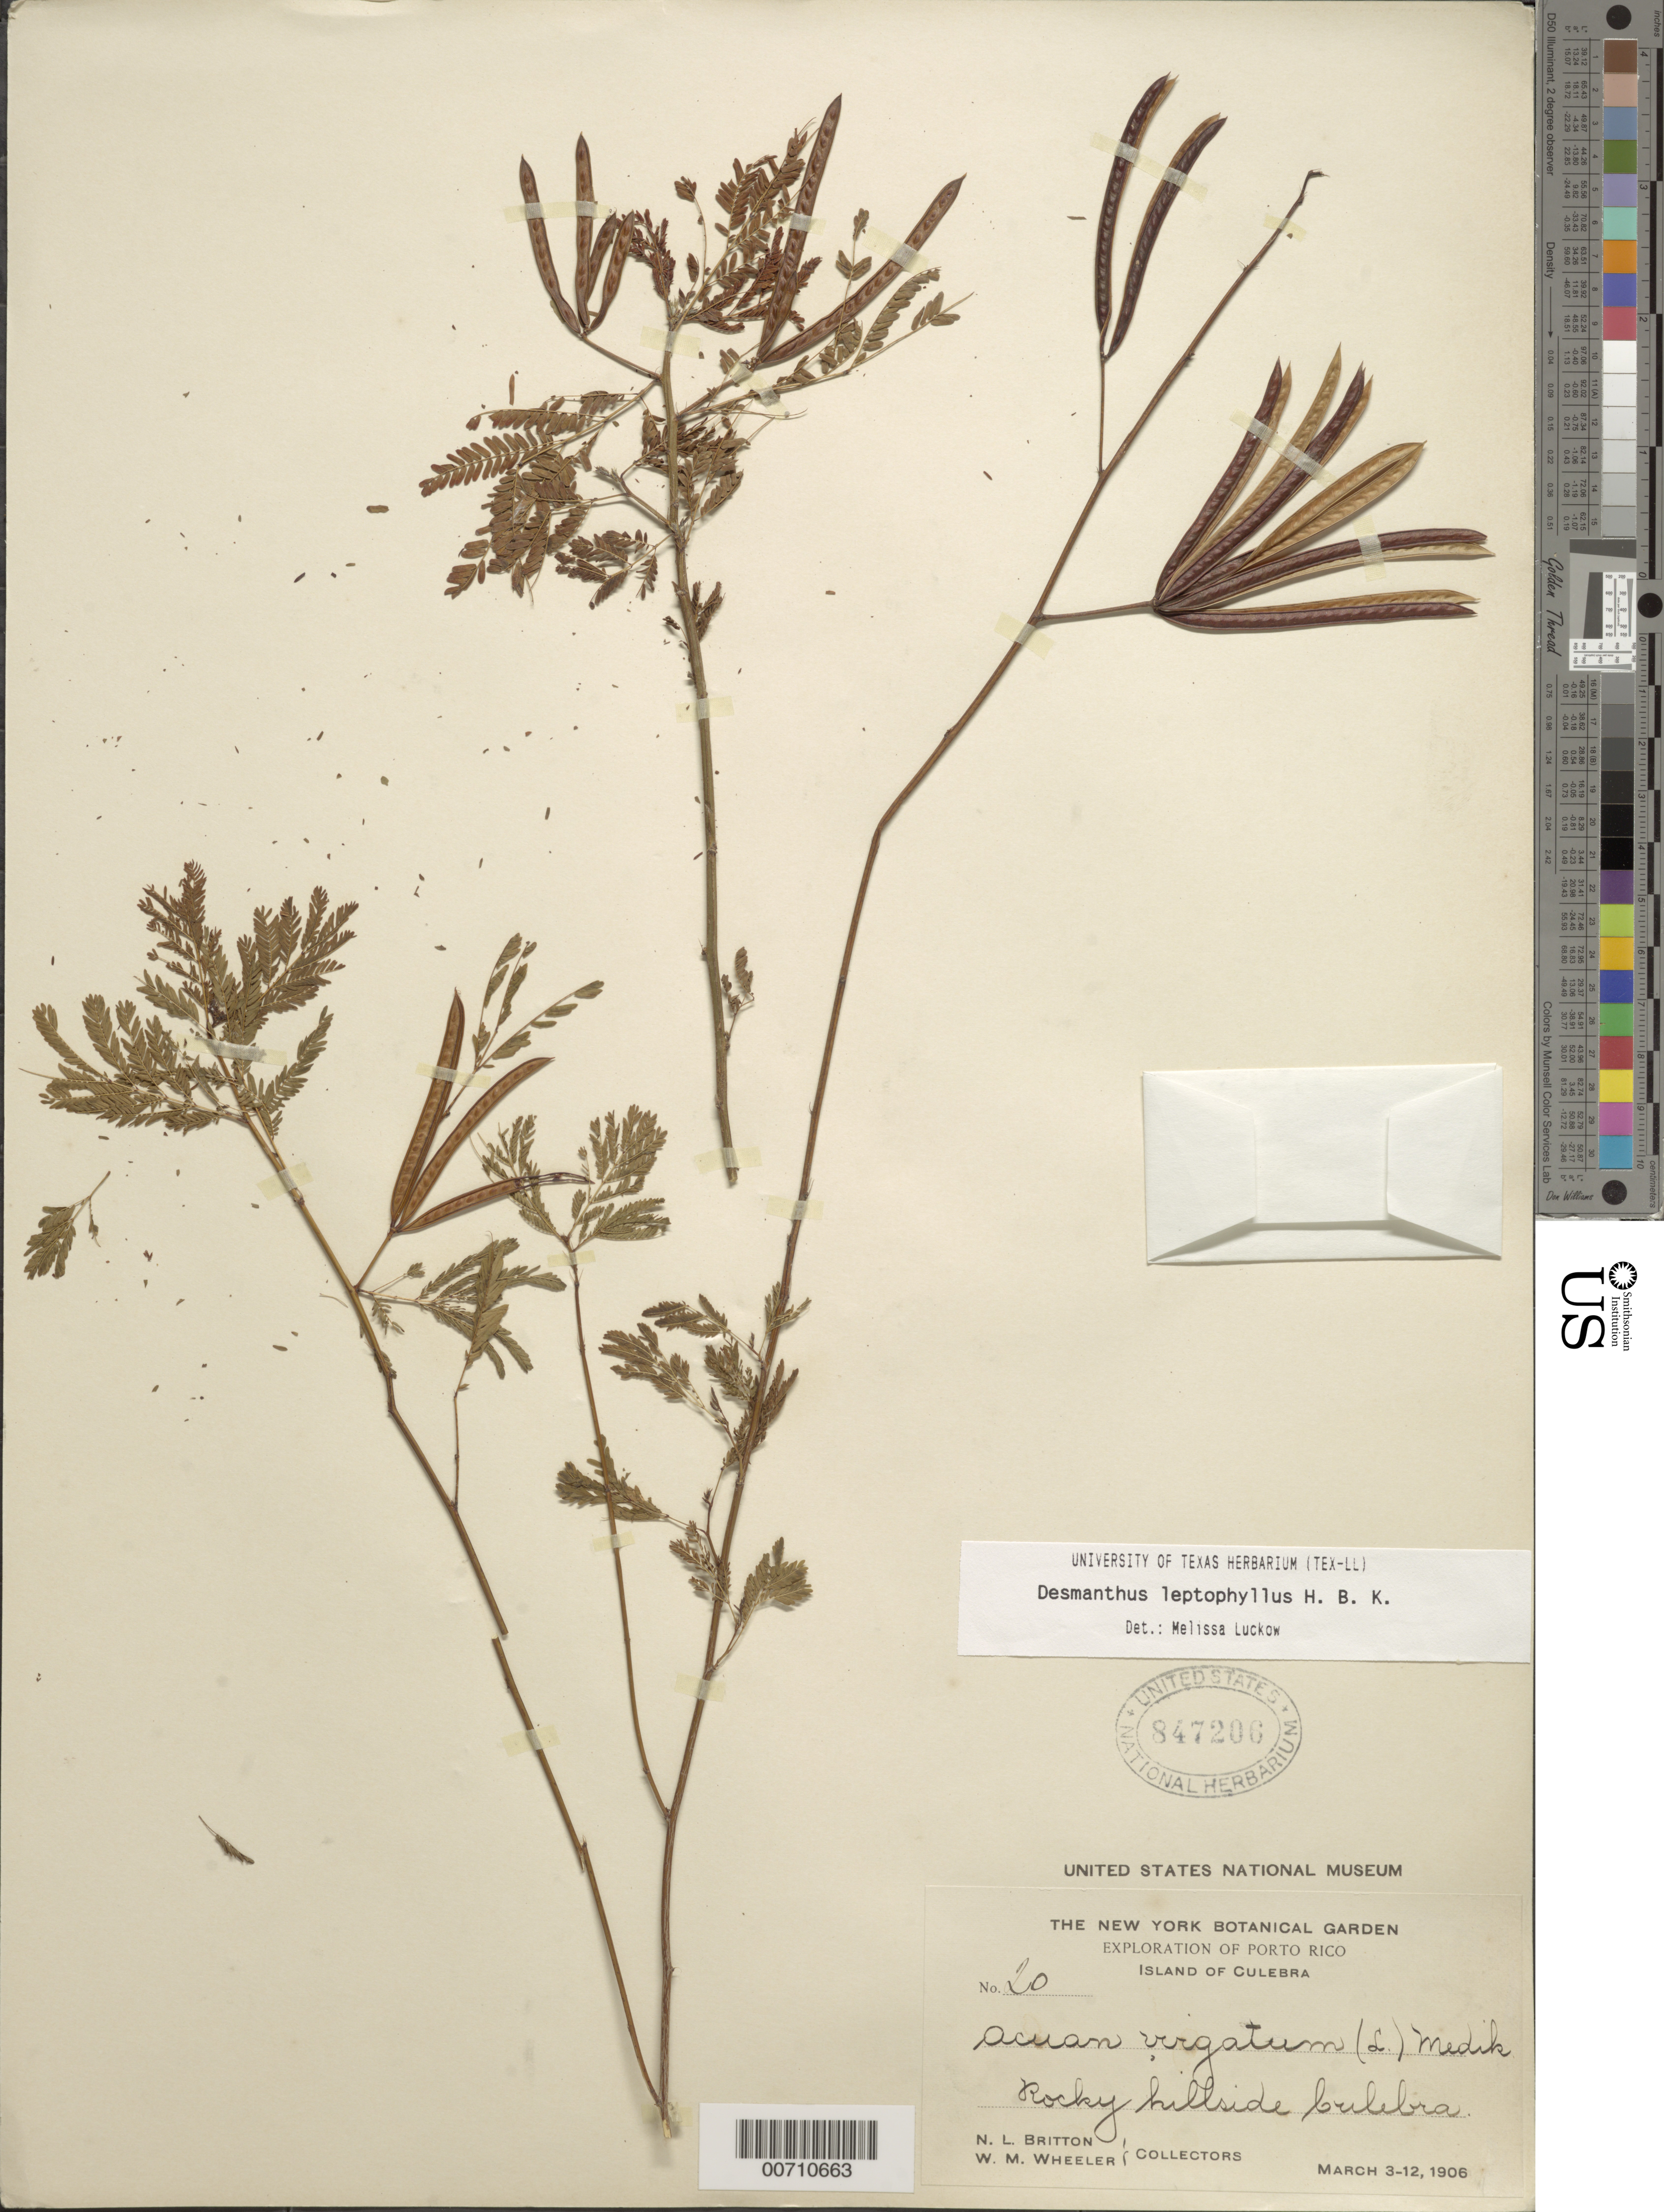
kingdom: Plantae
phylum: Tracheophyta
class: Magnoliopsida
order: Fabales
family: Fabaceae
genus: Desmanthus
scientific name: Desmanthus leptophyllus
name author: Kunth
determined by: Luckow, M. A.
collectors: N. Britton & W. Wheeler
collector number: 20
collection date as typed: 03 Mar 1906 to 12 Mar 1906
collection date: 1906-03-03/1906-03-12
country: Puerto Rico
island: Culebra Island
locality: Culebra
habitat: Rocky hillside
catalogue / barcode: US 847206